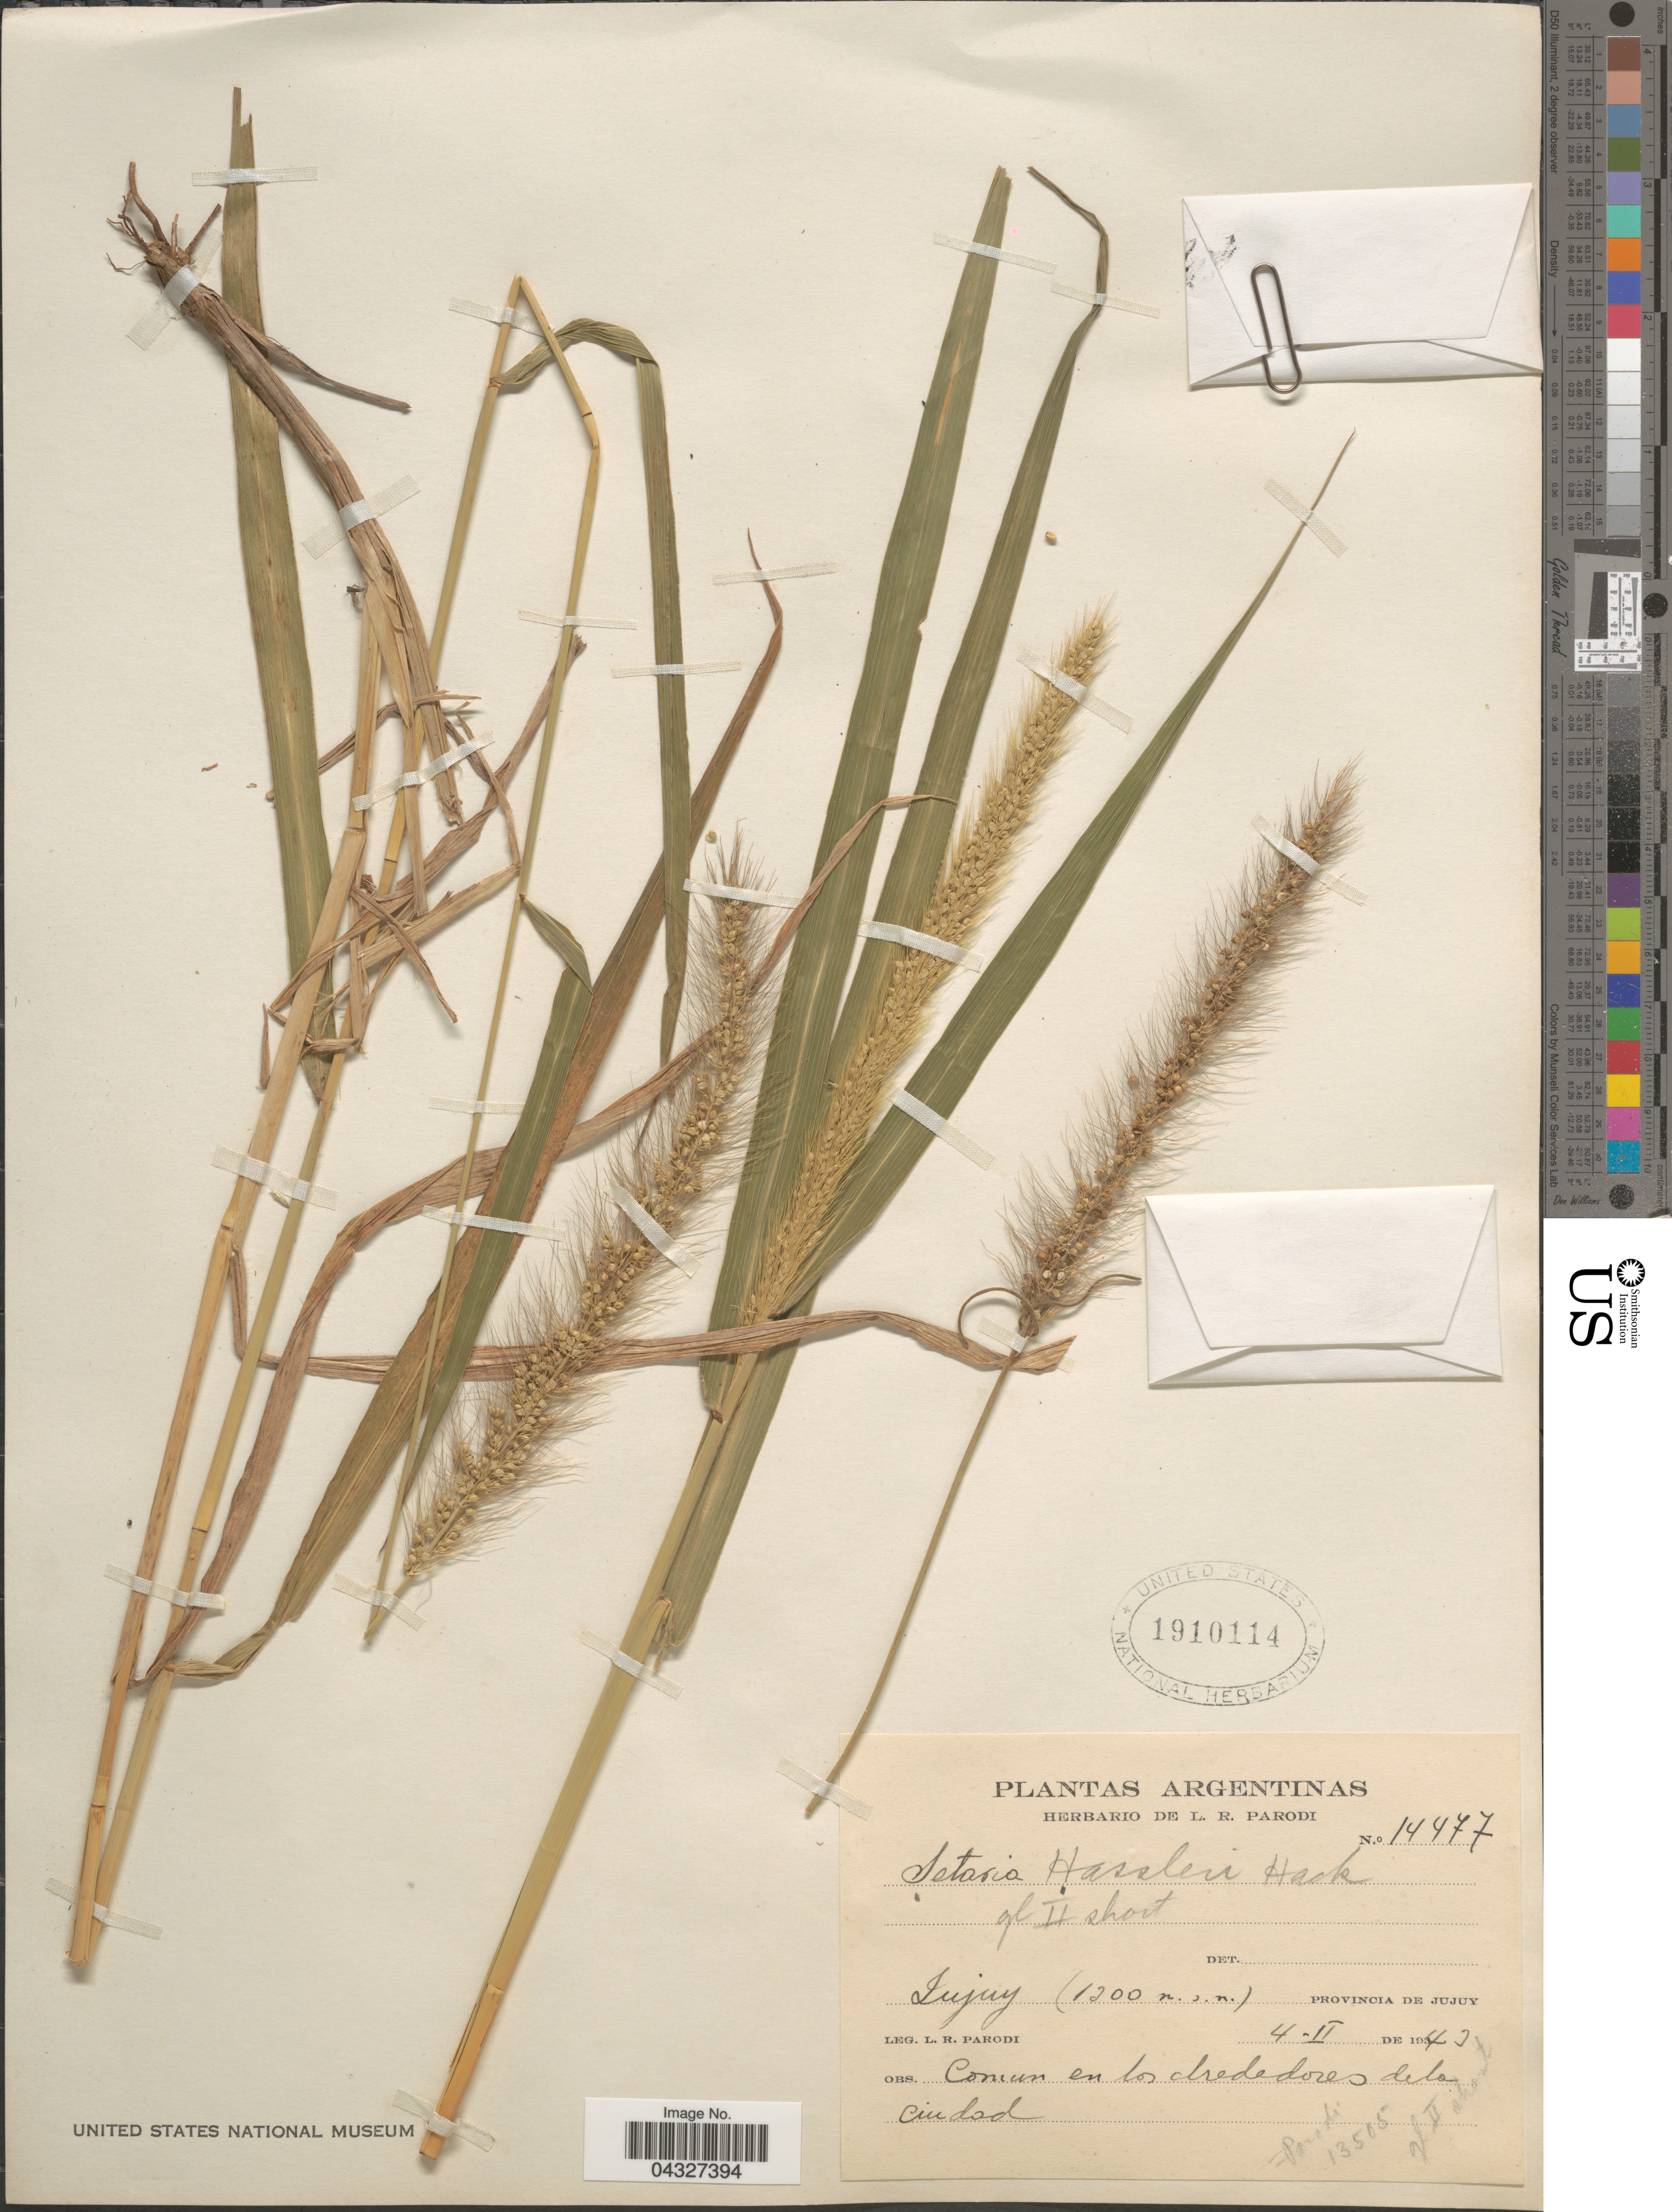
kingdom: Plantae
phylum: Tracheophyta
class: Liliopsida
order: Poales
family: Poaceae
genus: Setaria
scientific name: Setaria hassleri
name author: Hack. in Chodat & Hassl.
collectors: L. R. Parodi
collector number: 14477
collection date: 1943-02-04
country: Argentina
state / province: Jujuy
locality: Jujuy. Provincia de Jujuy. Comun en los alrededores de la ciudad.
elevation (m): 1200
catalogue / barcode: US 1910114